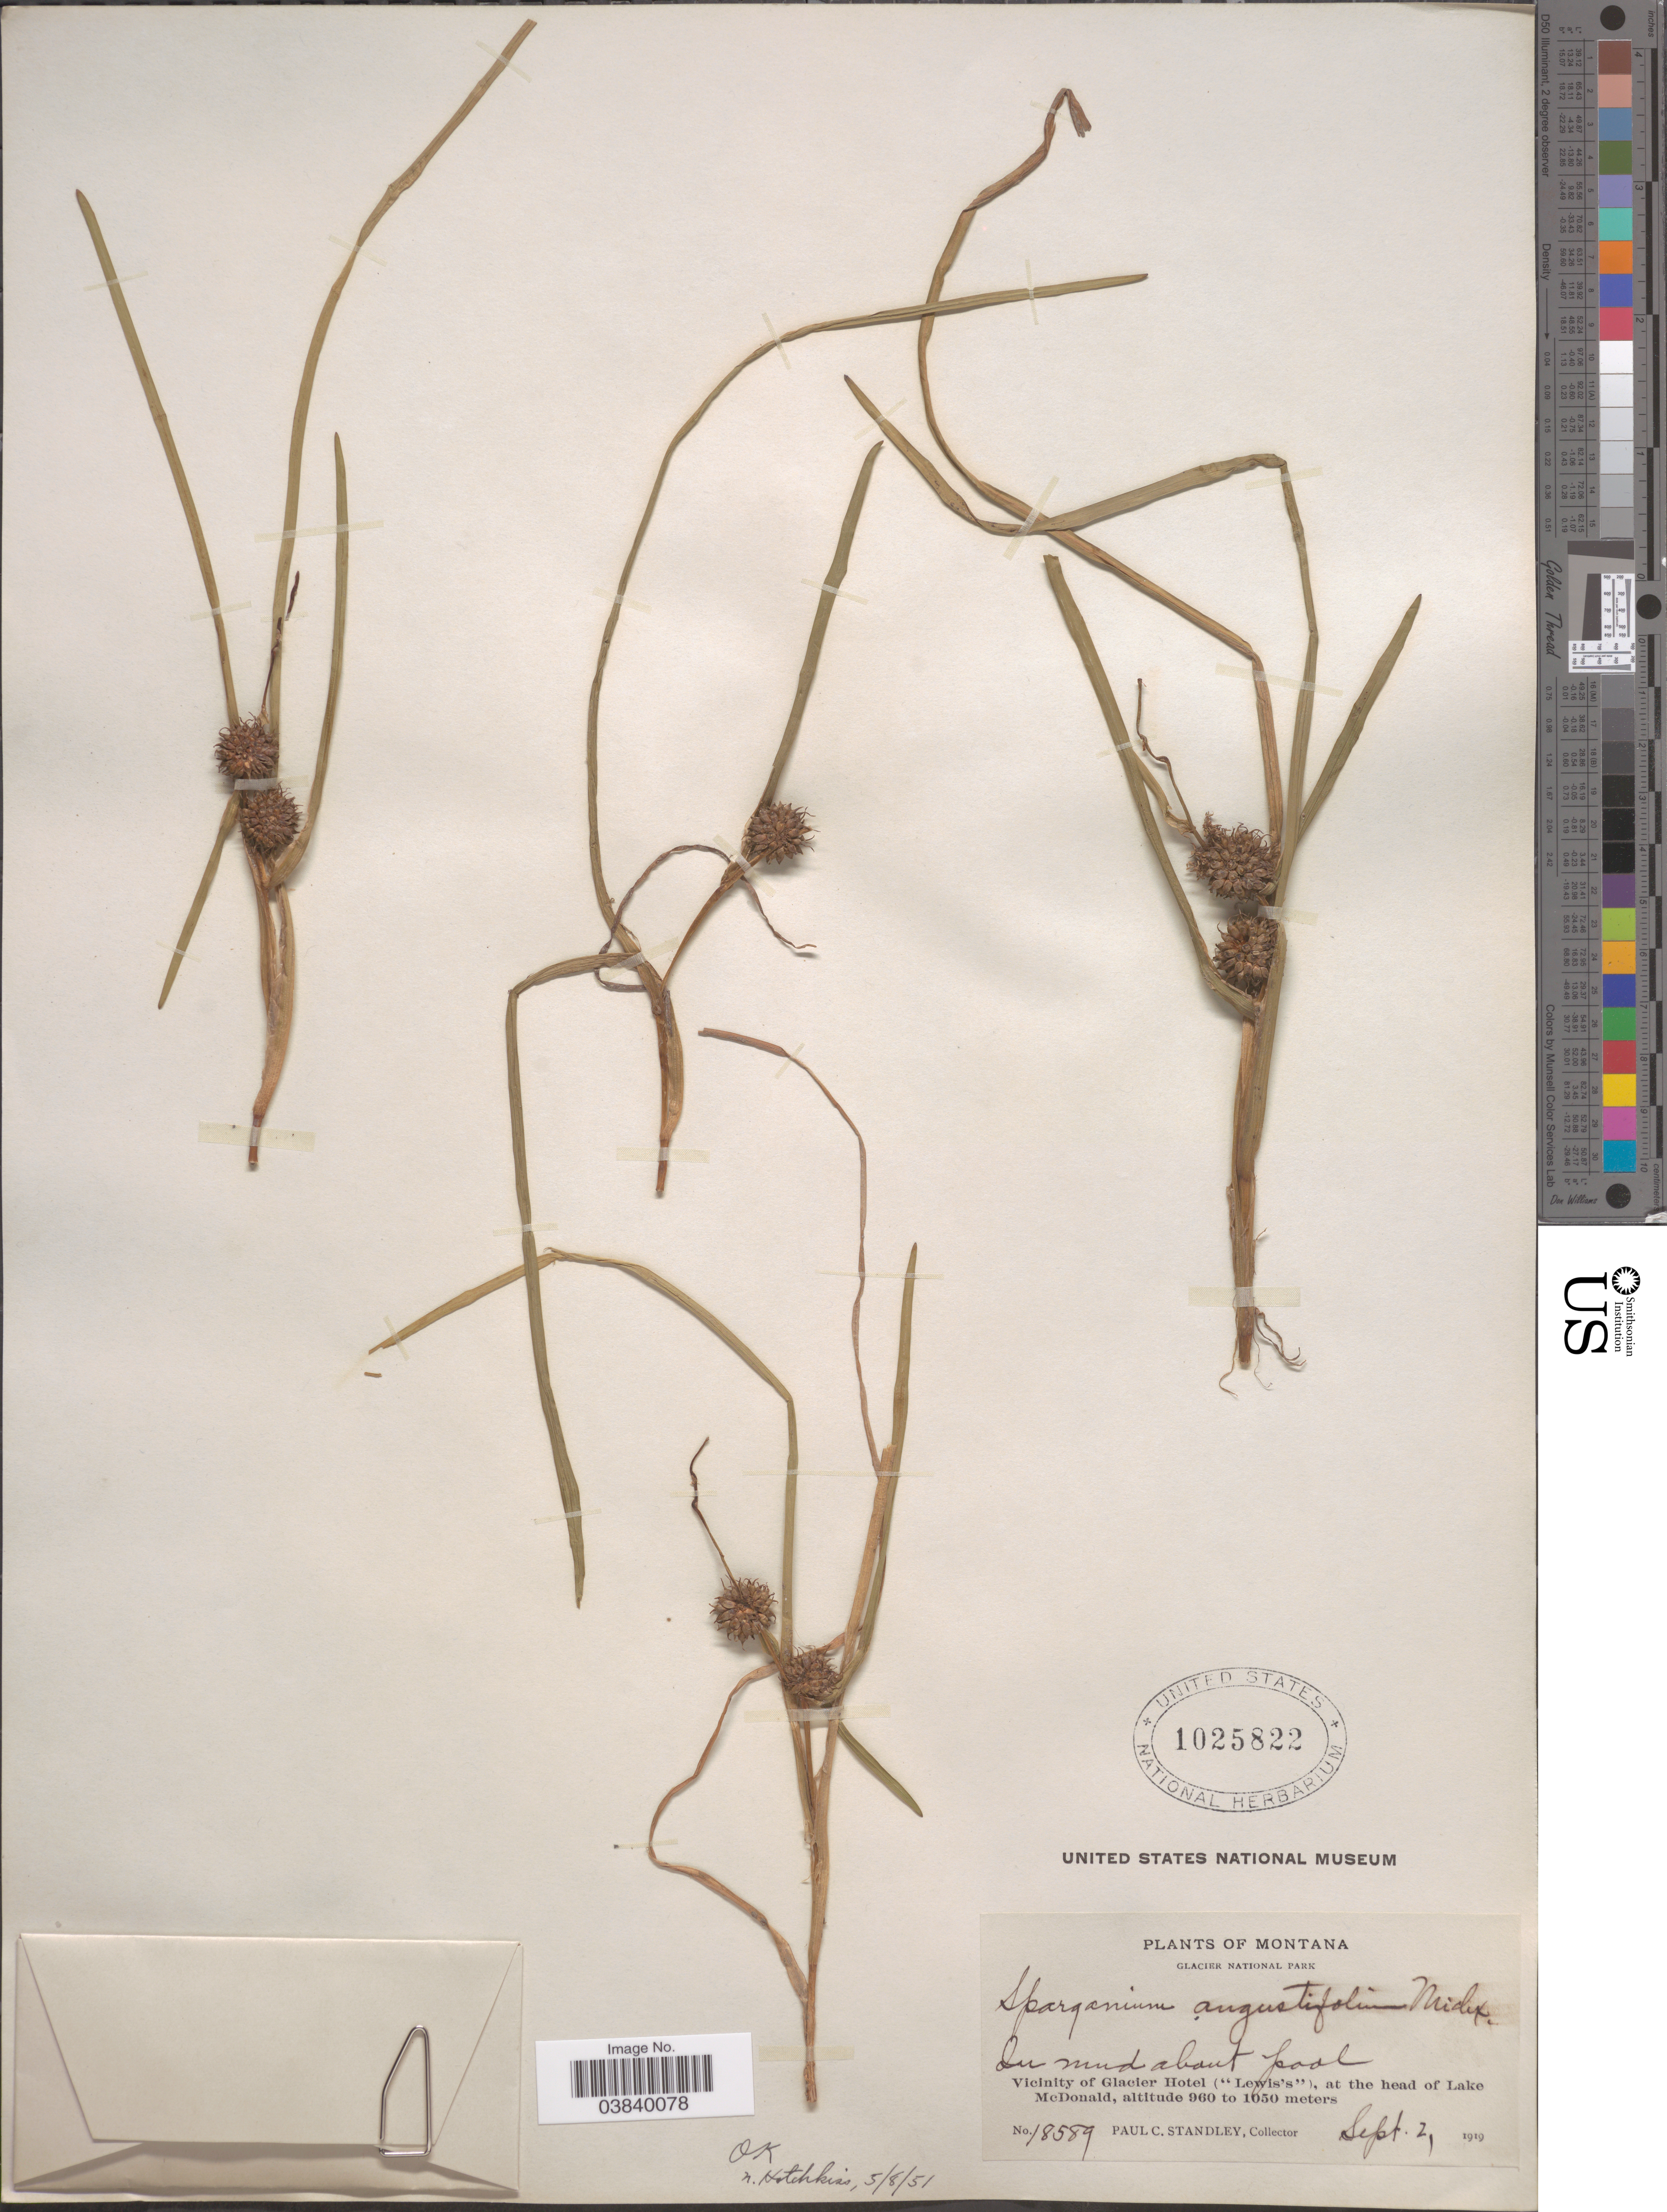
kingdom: Plantae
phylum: Tracheophyta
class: Liliopsida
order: Poales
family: Typhaceae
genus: Sparganium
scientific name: Sparganium angustifolium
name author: Michx.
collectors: P. C. Standley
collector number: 18589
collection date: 1919-09-02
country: United States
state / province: Montana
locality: Glacier National Park. Vicinity of Glacier Hotel ('Lewis's'), at the head of Lake McDonald.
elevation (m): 960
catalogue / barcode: US 1025822